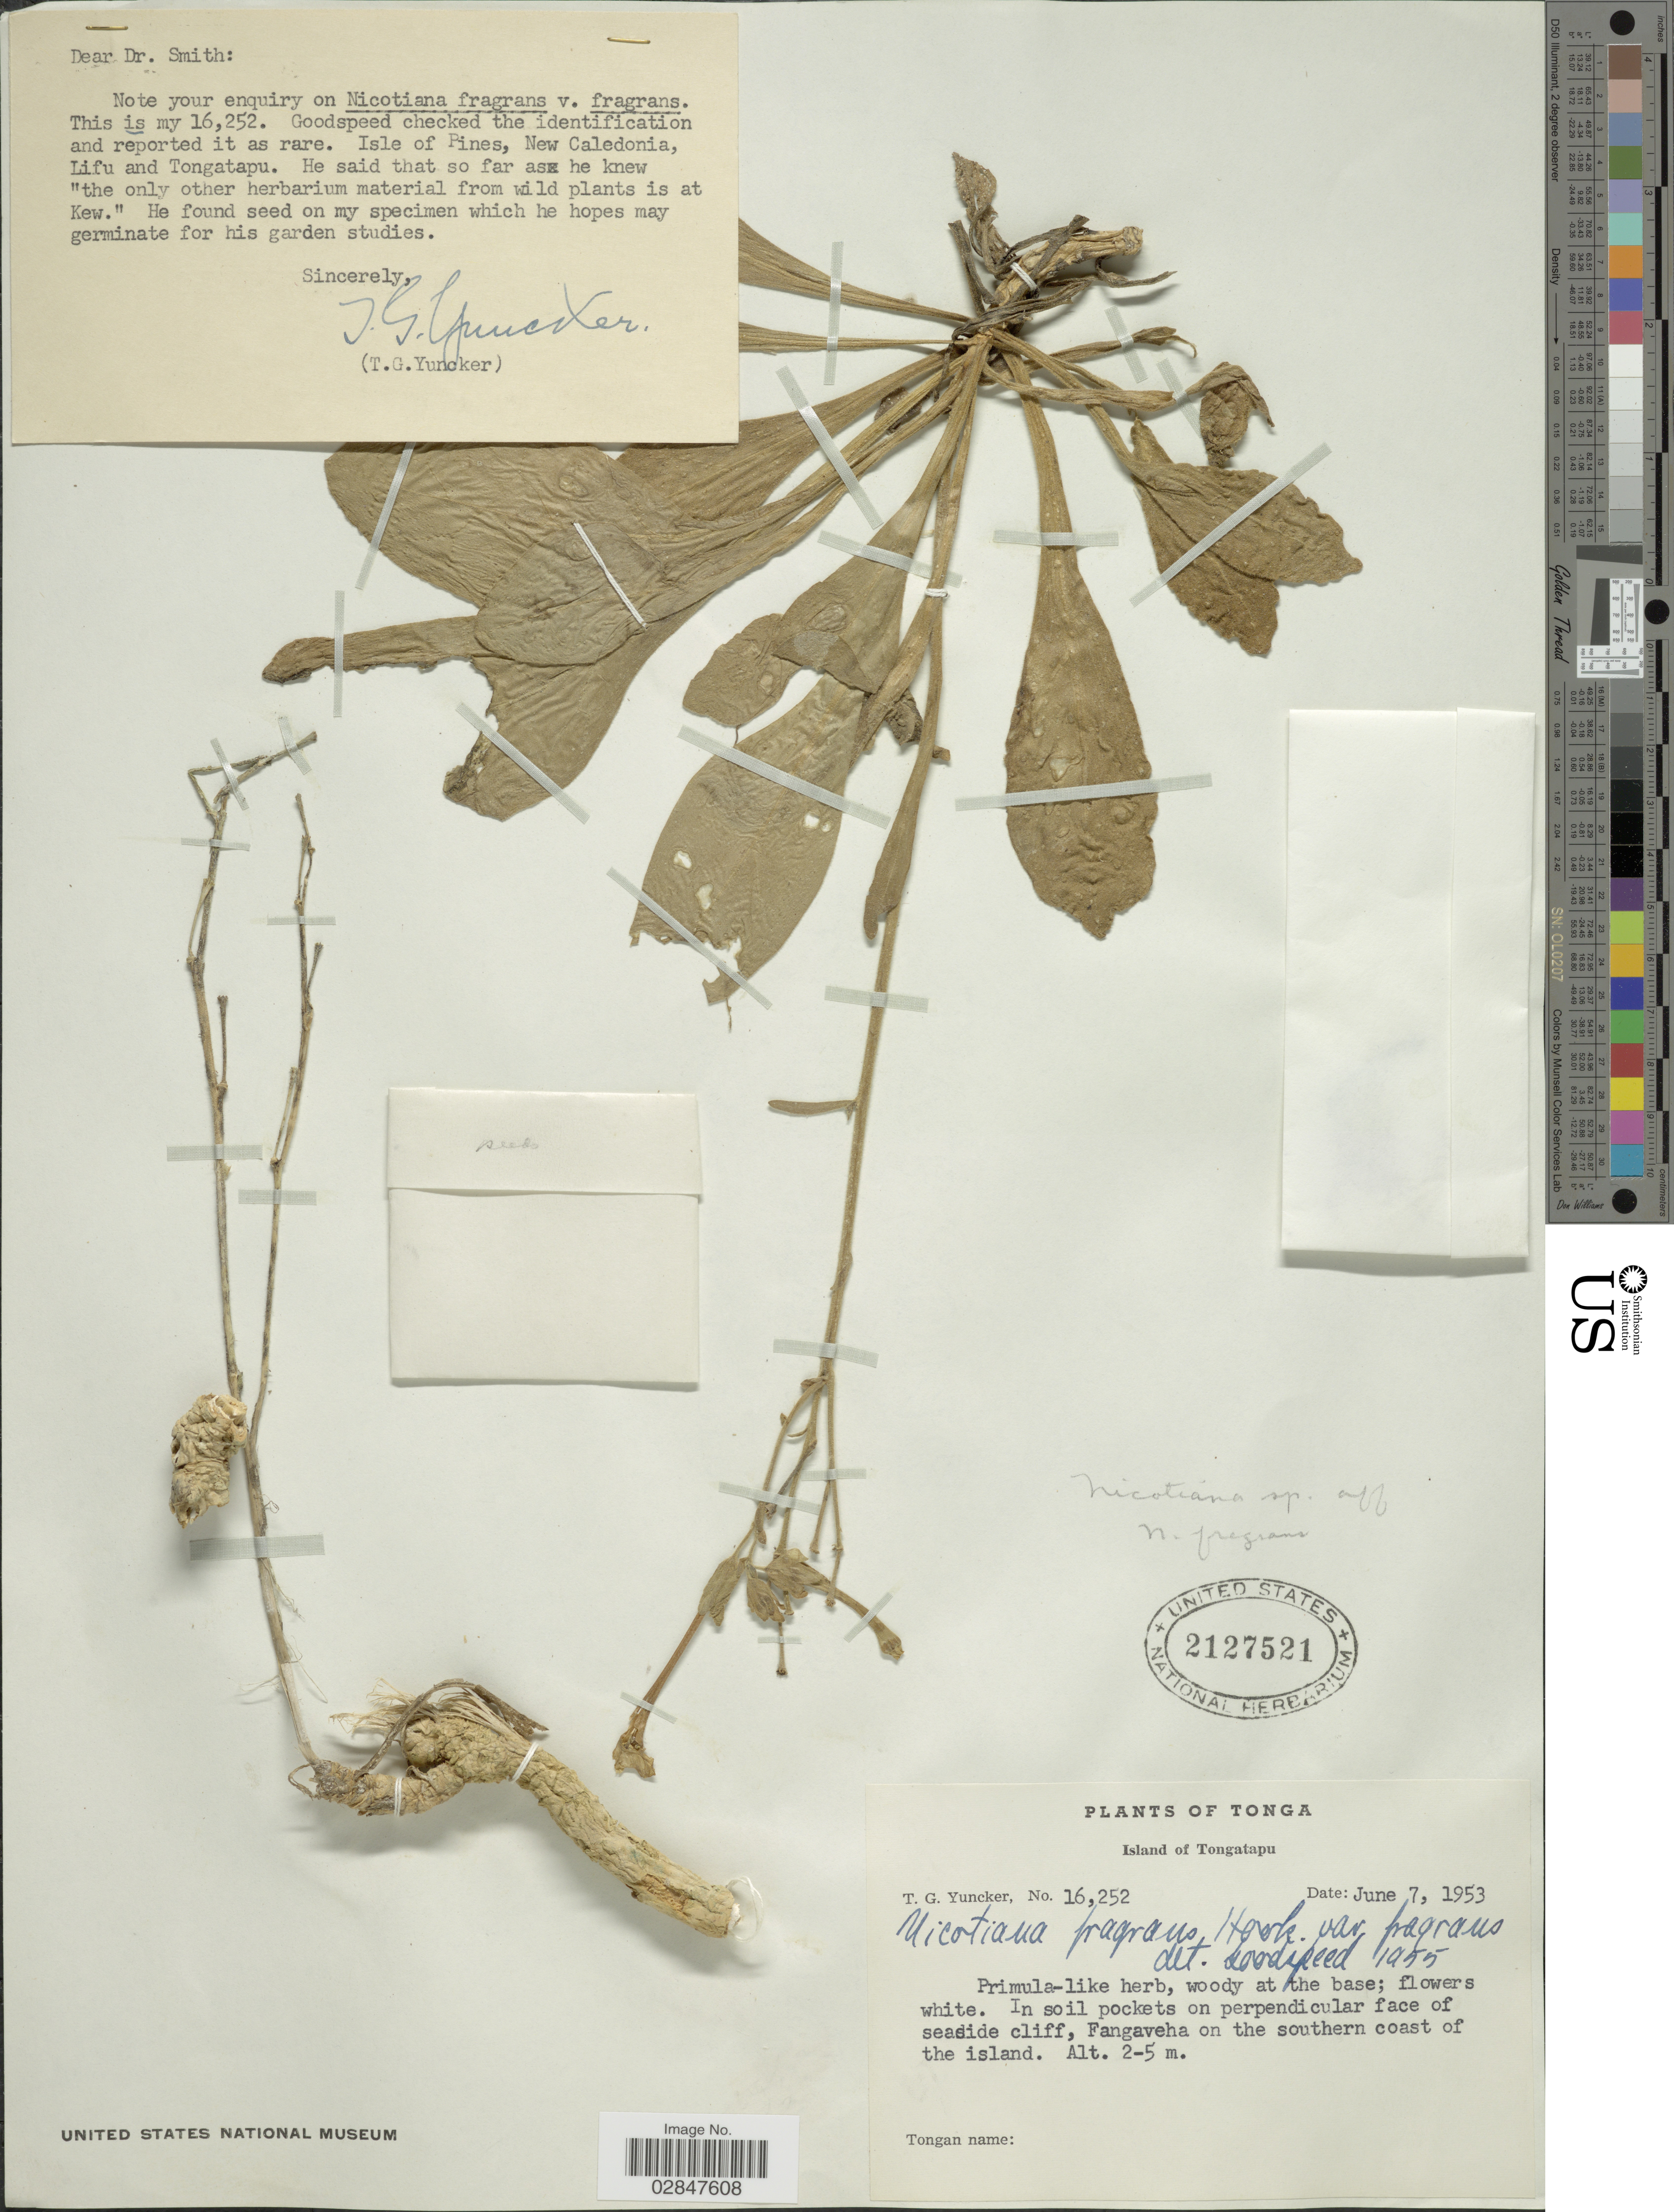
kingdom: Plantae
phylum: Tracheophyta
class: Magnoliopsida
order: Solanales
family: Solanaceae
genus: Nicotiana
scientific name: Nicotiana fragrans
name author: Hook.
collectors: T. G. Yuncker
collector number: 16252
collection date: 1953-06-07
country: Tonga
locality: Island of Tongatapu. Fangaveha on the southern coast of the island.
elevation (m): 2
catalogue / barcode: US 2127521